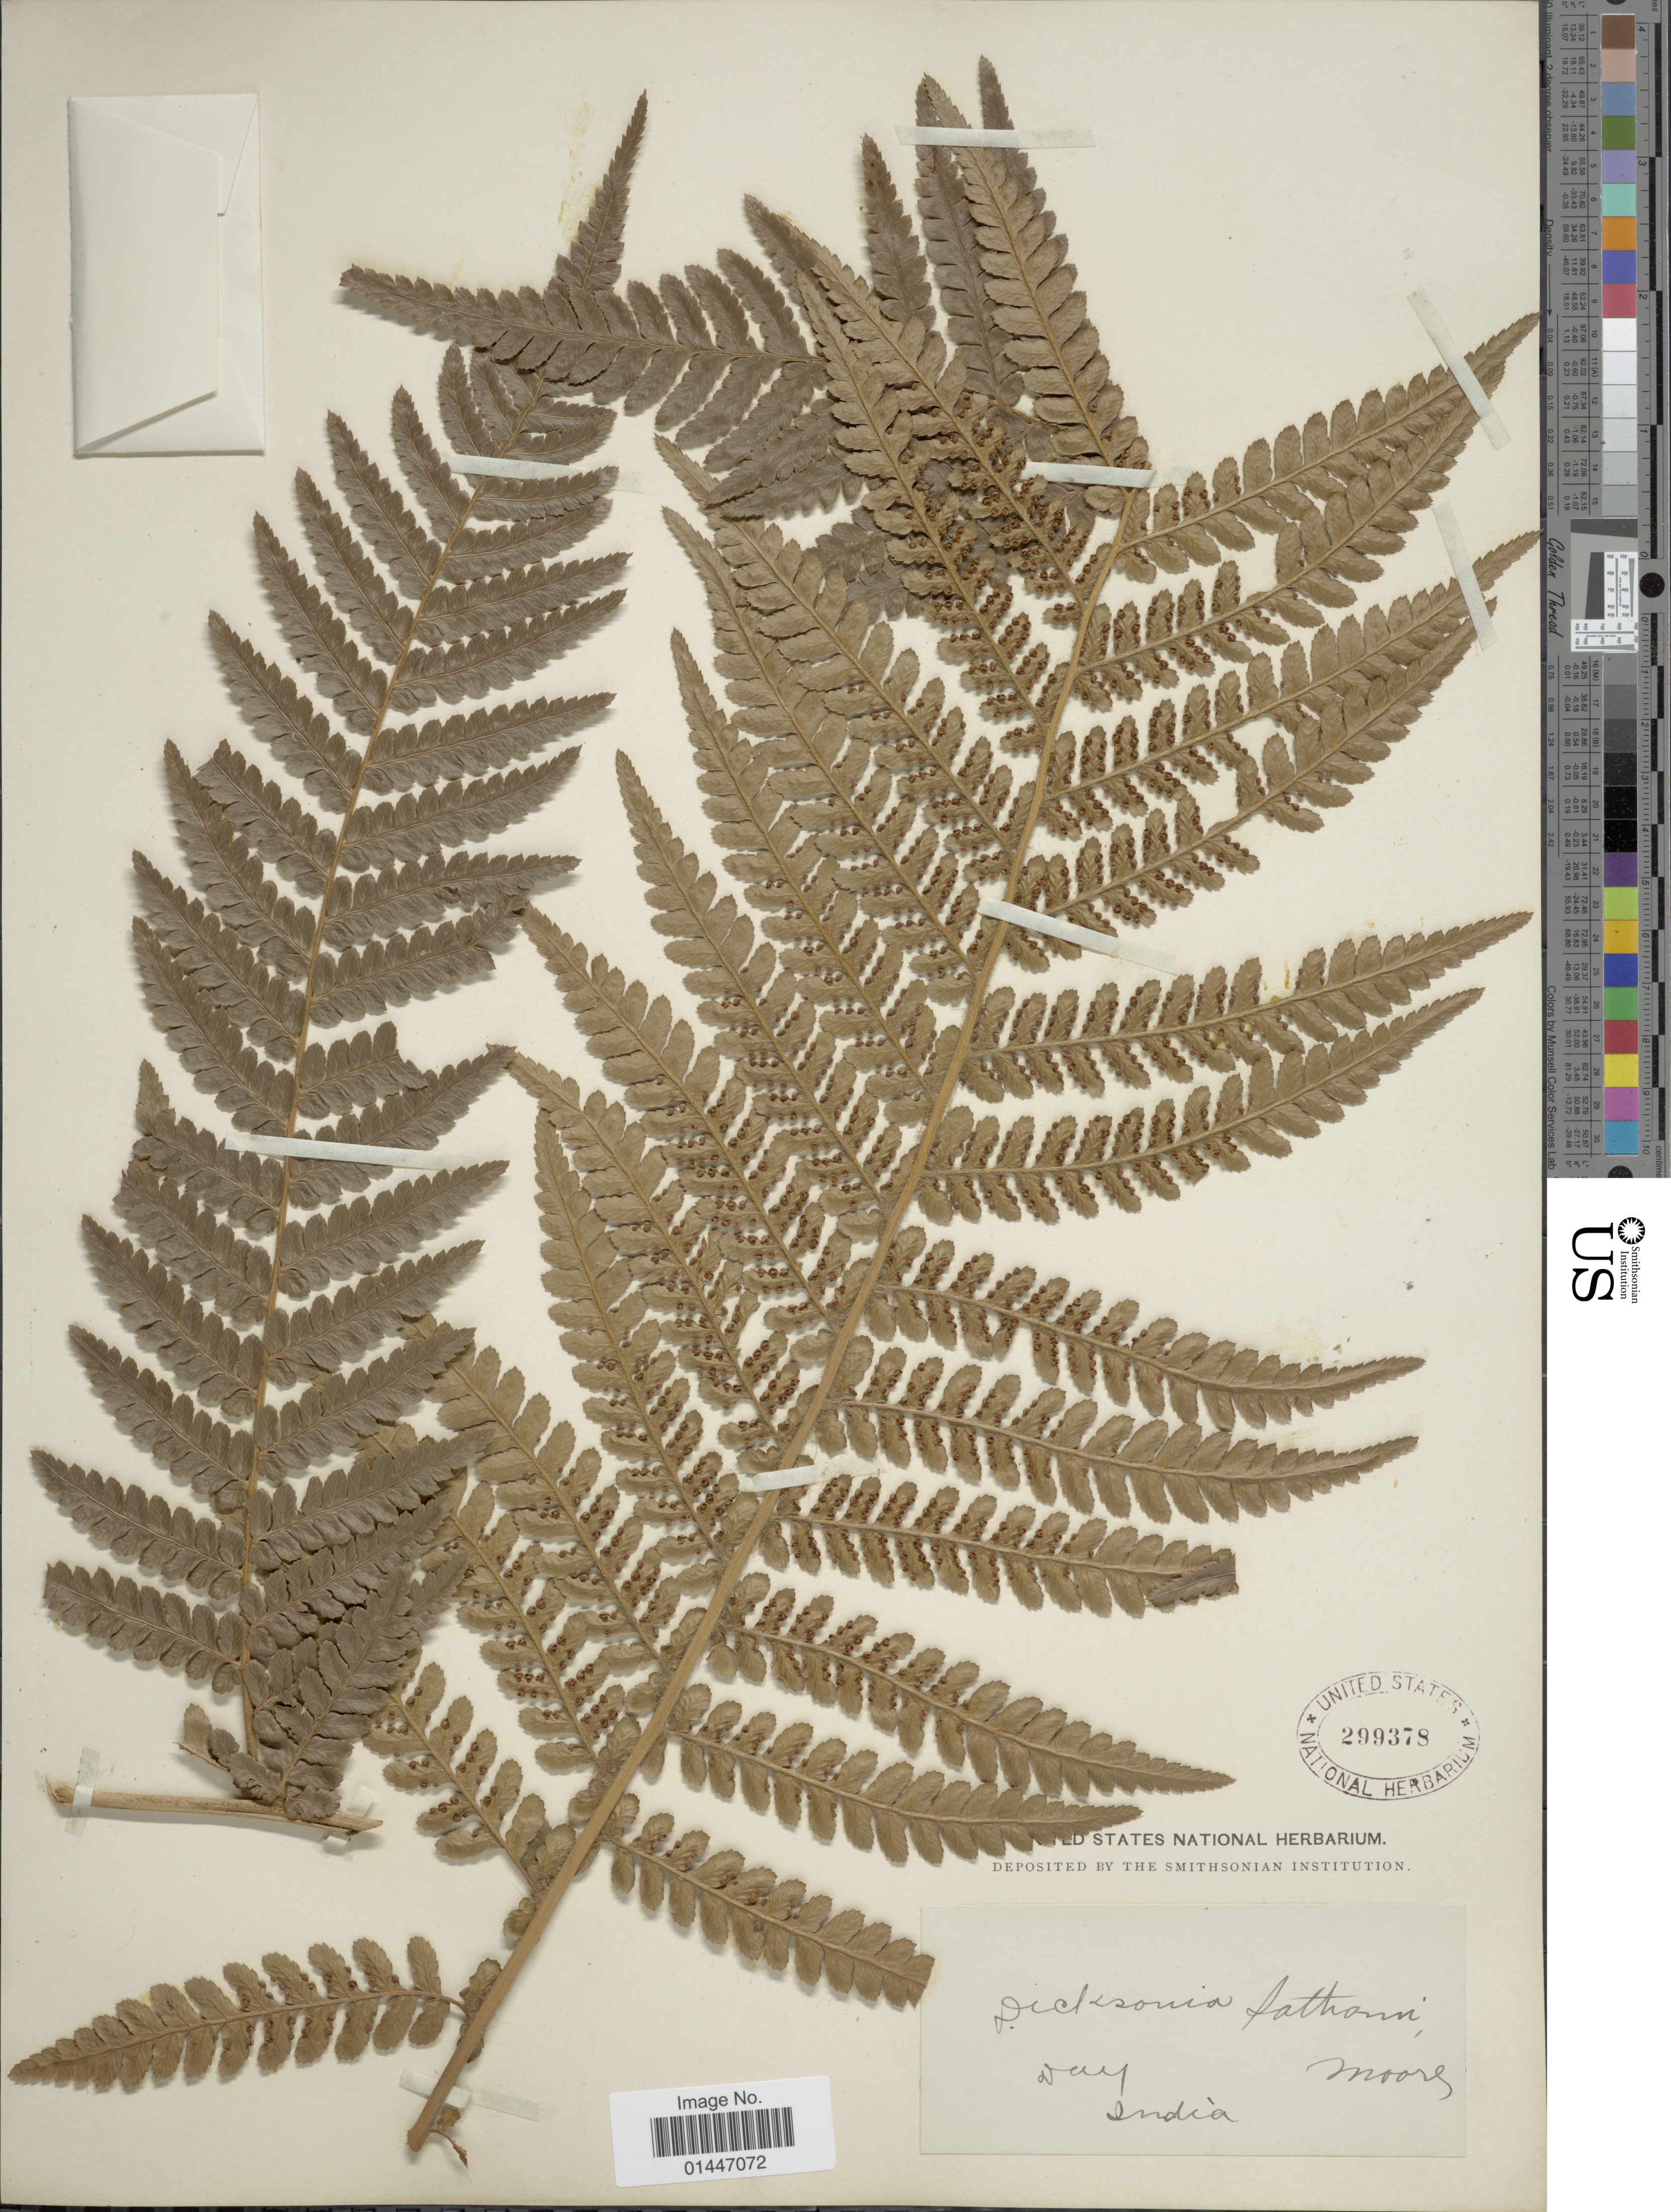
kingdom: Plantae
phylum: Tracheophyta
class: Polypodiopsida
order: Cyatheales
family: Dicksoniaceae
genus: Dicksonia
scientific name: Dicksonia arborescens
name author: L'Hér.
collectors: -. Moore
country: India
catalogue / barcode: US 299378